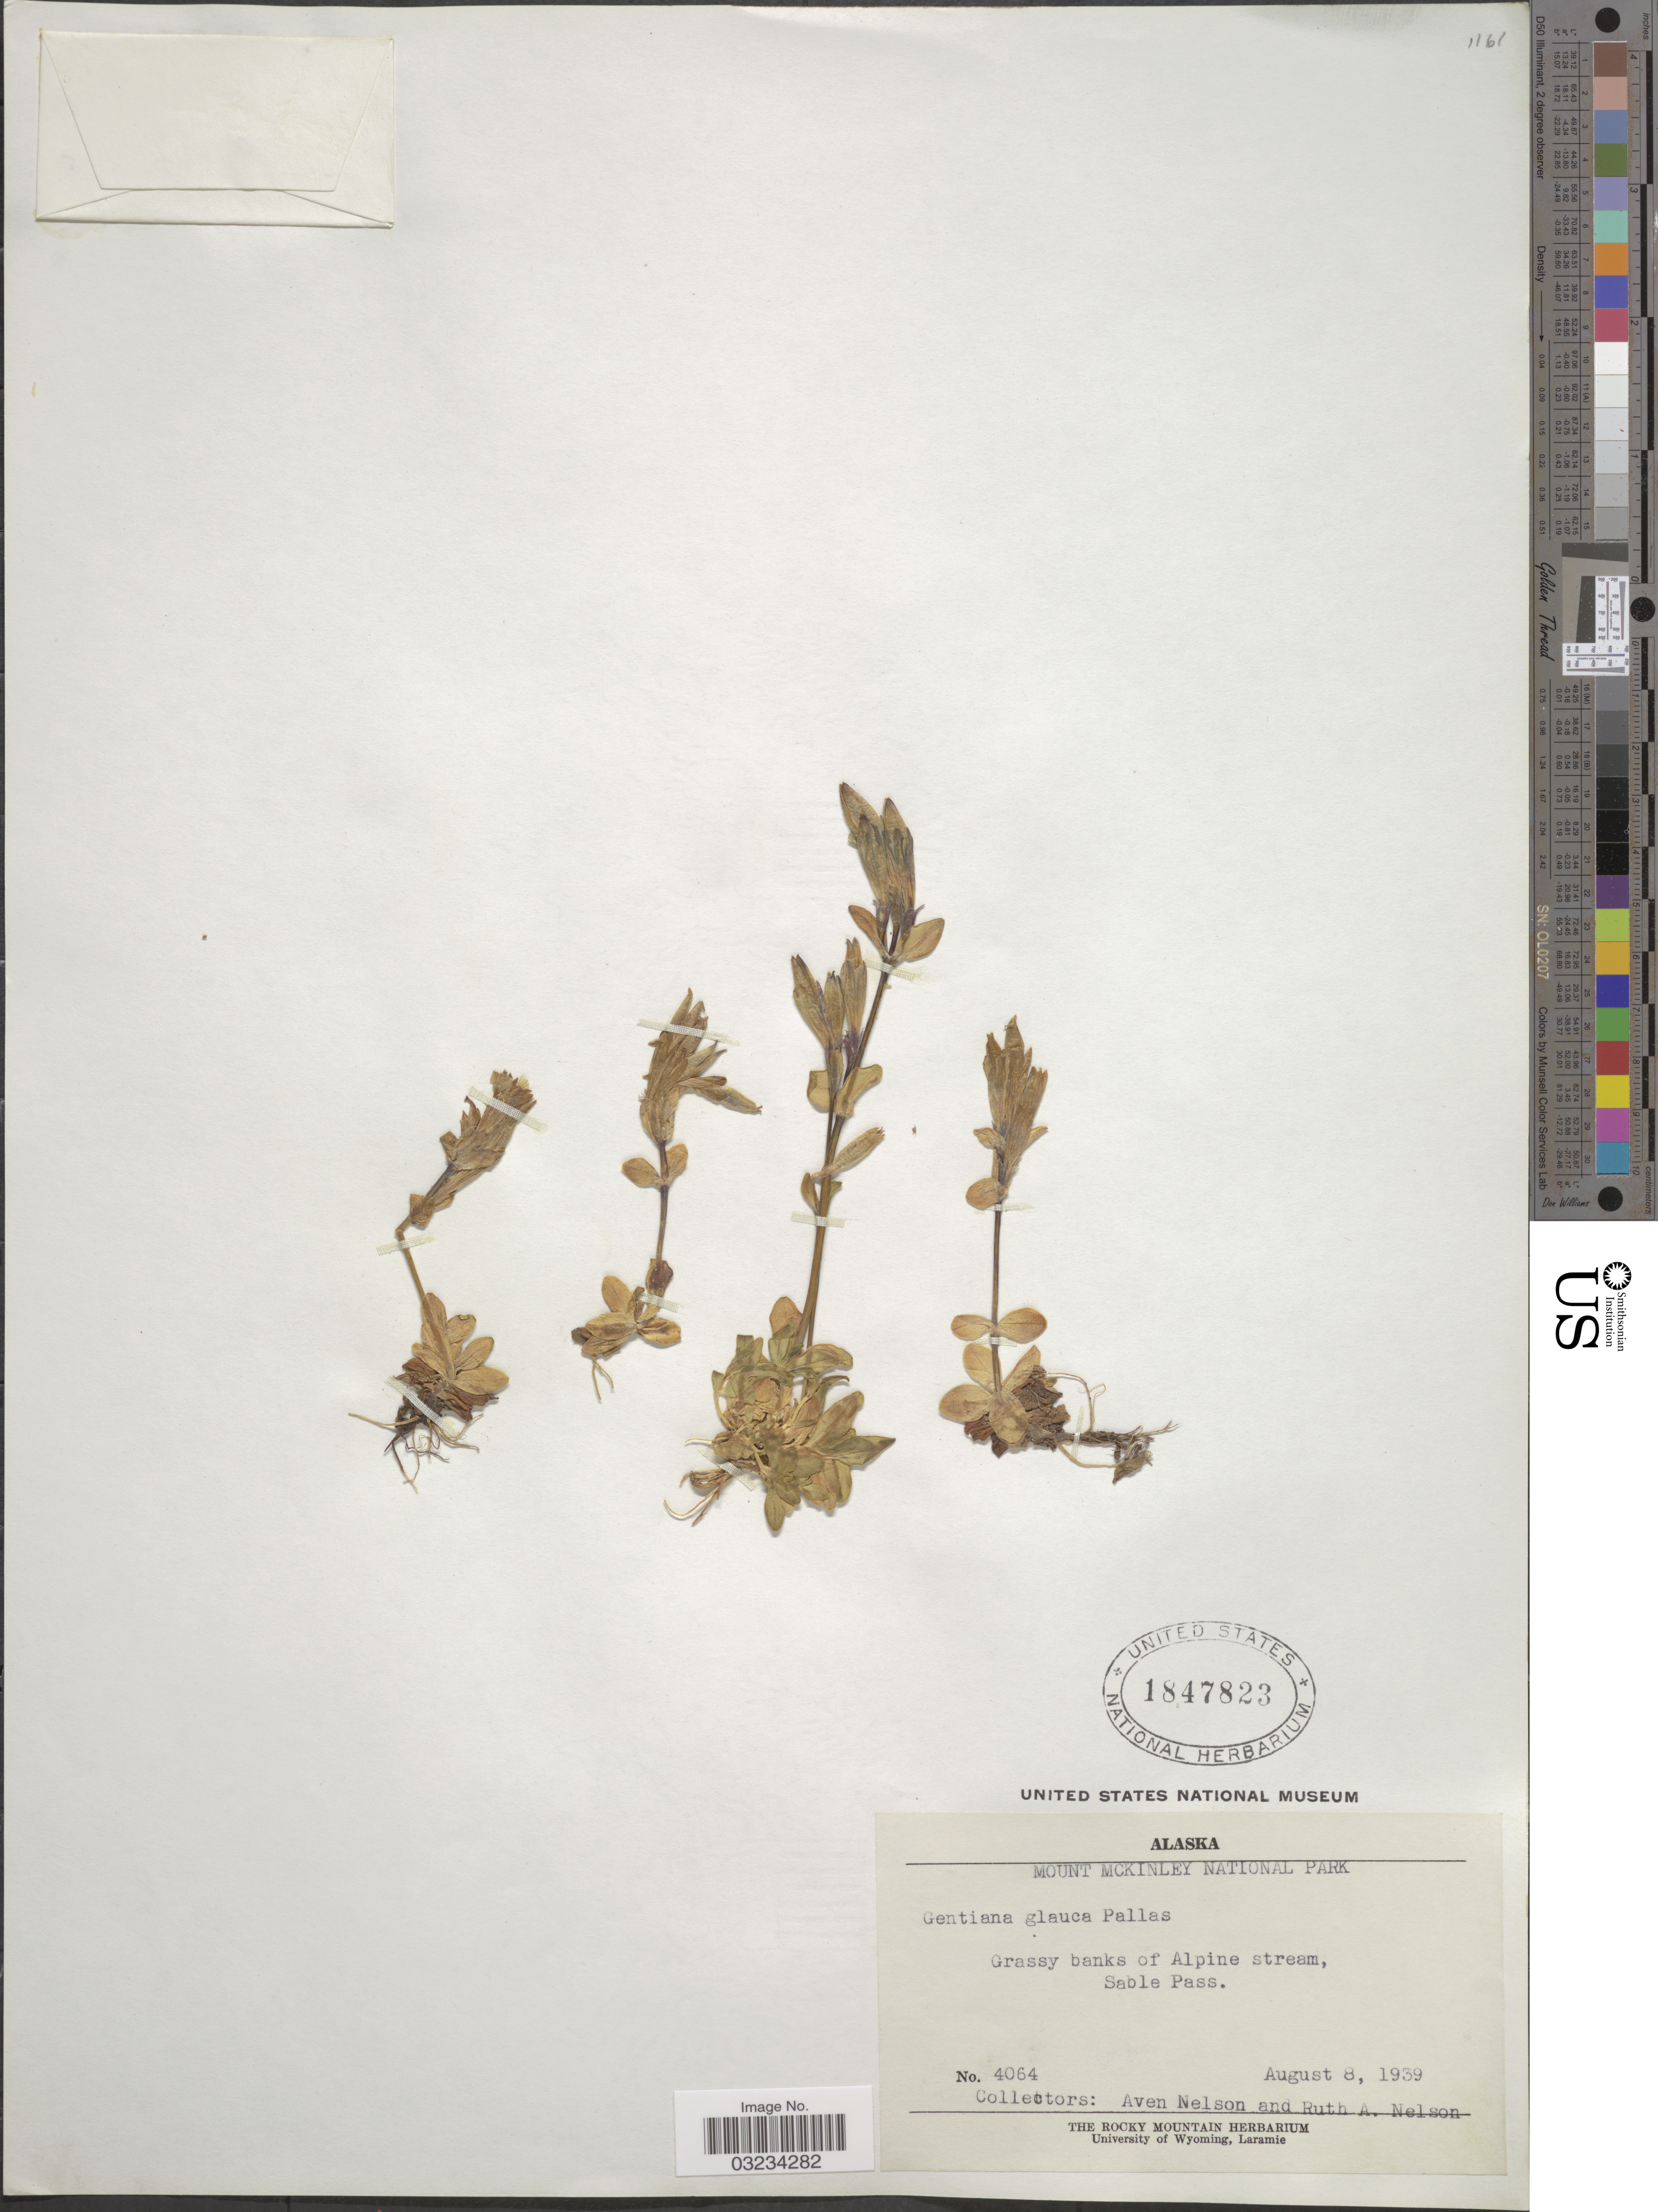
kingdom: Plantae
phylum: Tracheophyta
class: Magnoliopsida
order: Gentianales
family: Gentianaceae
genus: Gentiana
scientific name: Gentiana glauca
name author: Pall.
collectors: A. Nelson & R. A. Nelson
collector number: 4064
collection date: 1939-08-08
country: United States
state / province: Alaska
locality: Mount McKinley National Park. Sable Pass.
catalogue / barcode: US 1847823